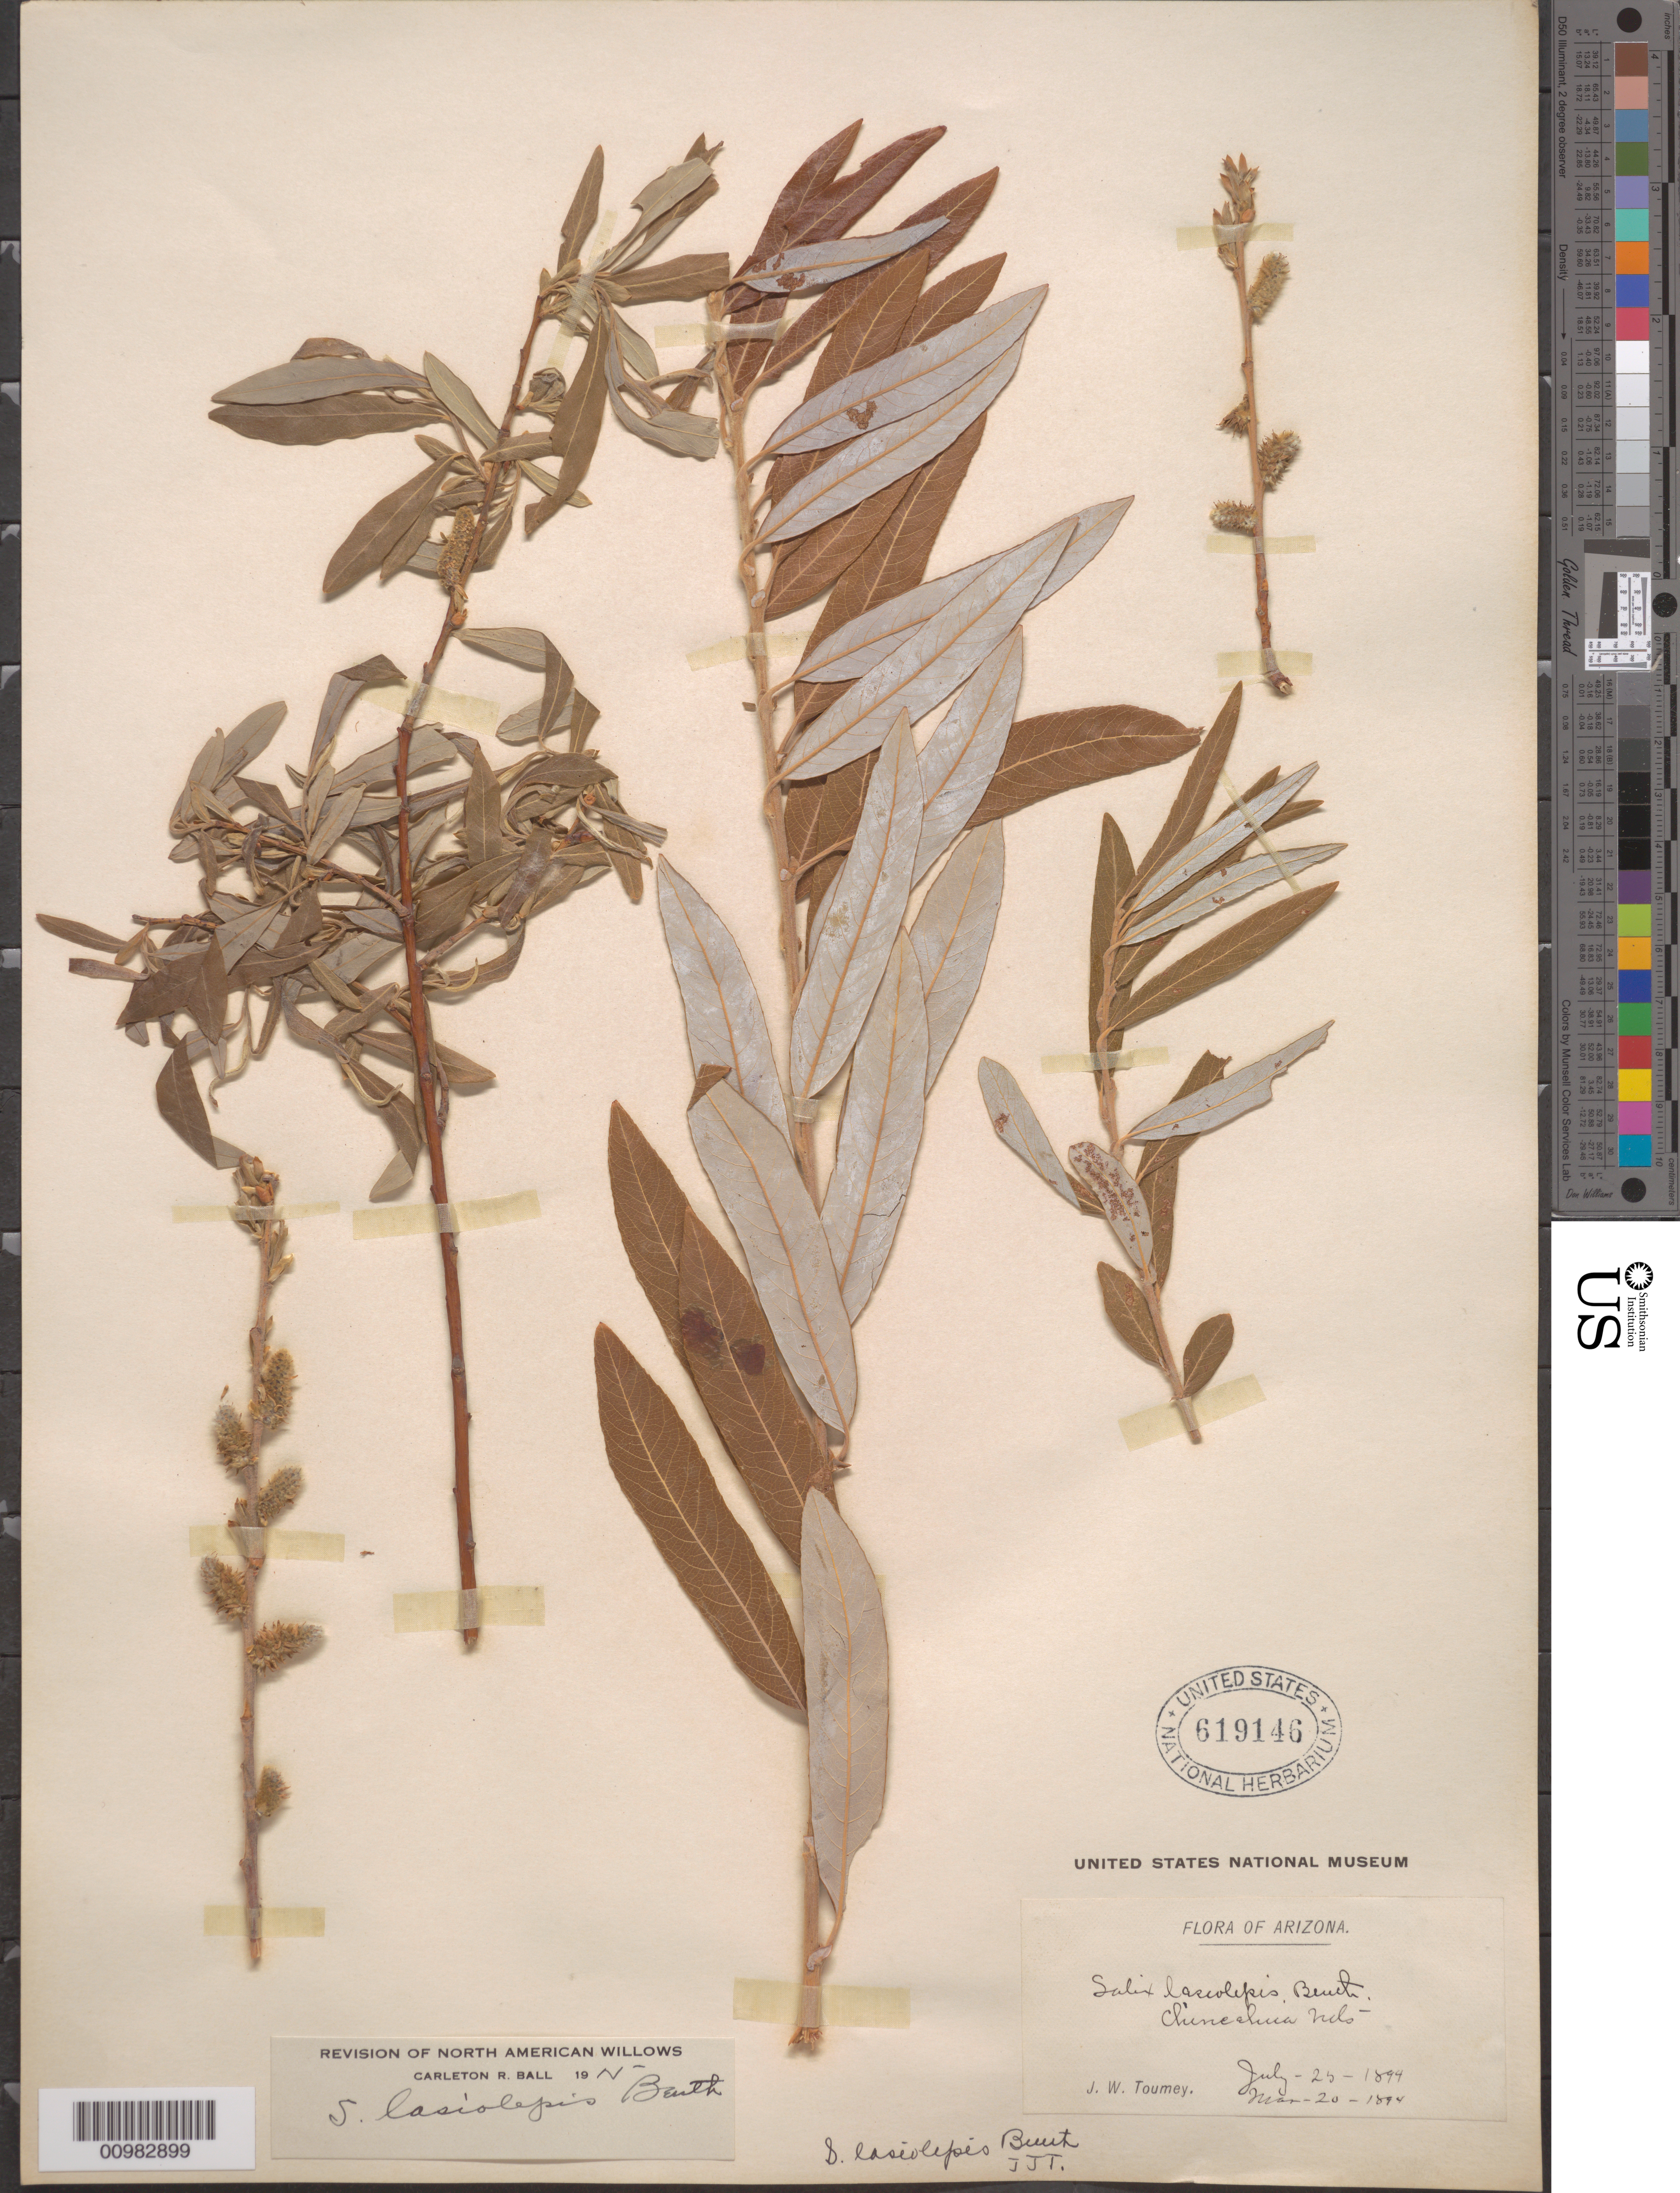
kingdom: Plantae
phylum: Tracheophyta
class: Magnoliopsida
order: Malpighiales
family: Salicaceae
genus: Salix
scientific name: Salix lasiolepis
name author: Benth.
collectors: J. W. Toumey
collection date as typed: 25 Jul 1894 and 20 Mar 1894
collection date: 1894-03-20/1894-07-25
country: United States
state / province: Arizona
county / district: Cochise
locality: Chihuahua Mountains.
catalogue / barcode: US 619146